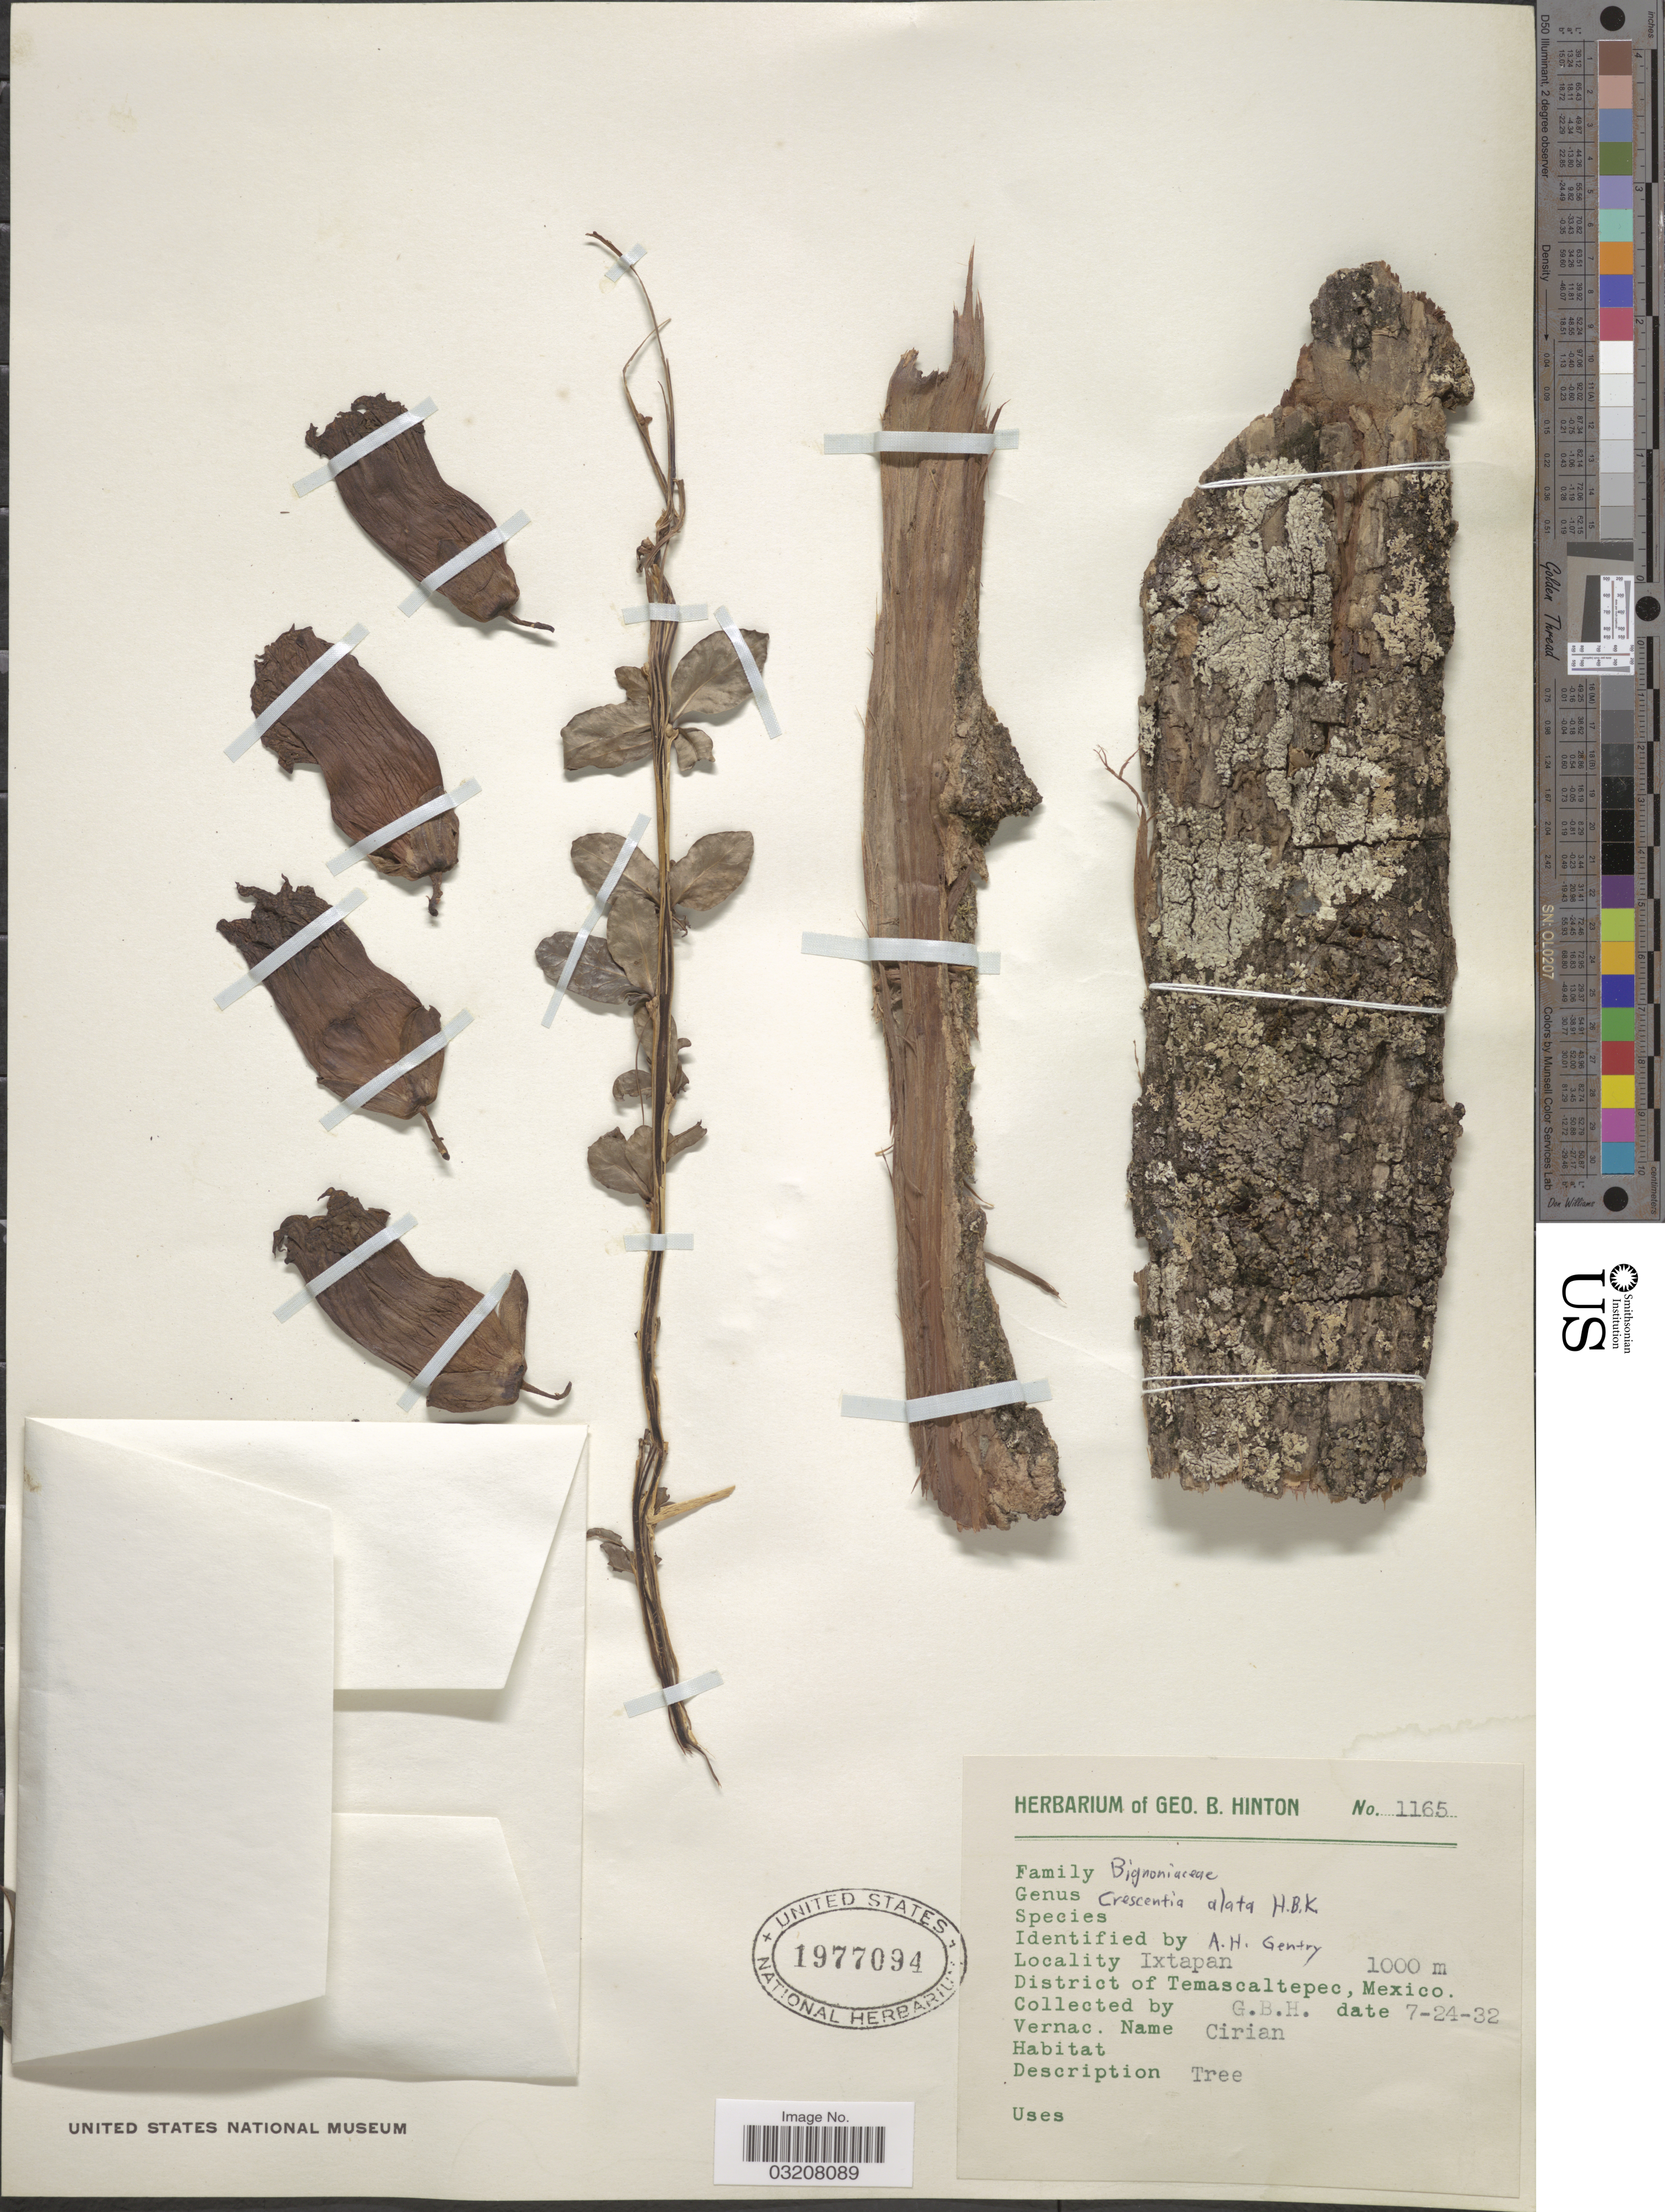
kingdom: Plantae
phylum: Tracheophyta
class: Magnoliopsida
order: Lamiales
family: Bignoniaceae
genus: Crescentia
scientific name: Crescentia alata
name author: Kunth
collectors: G. B. Hinton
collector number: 1165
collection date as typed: Transcribed d/m/y: 24/7/32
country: Mexico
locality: Ixtapan. District of Temascaltepec.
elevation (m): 1000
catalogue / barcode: US 1977094